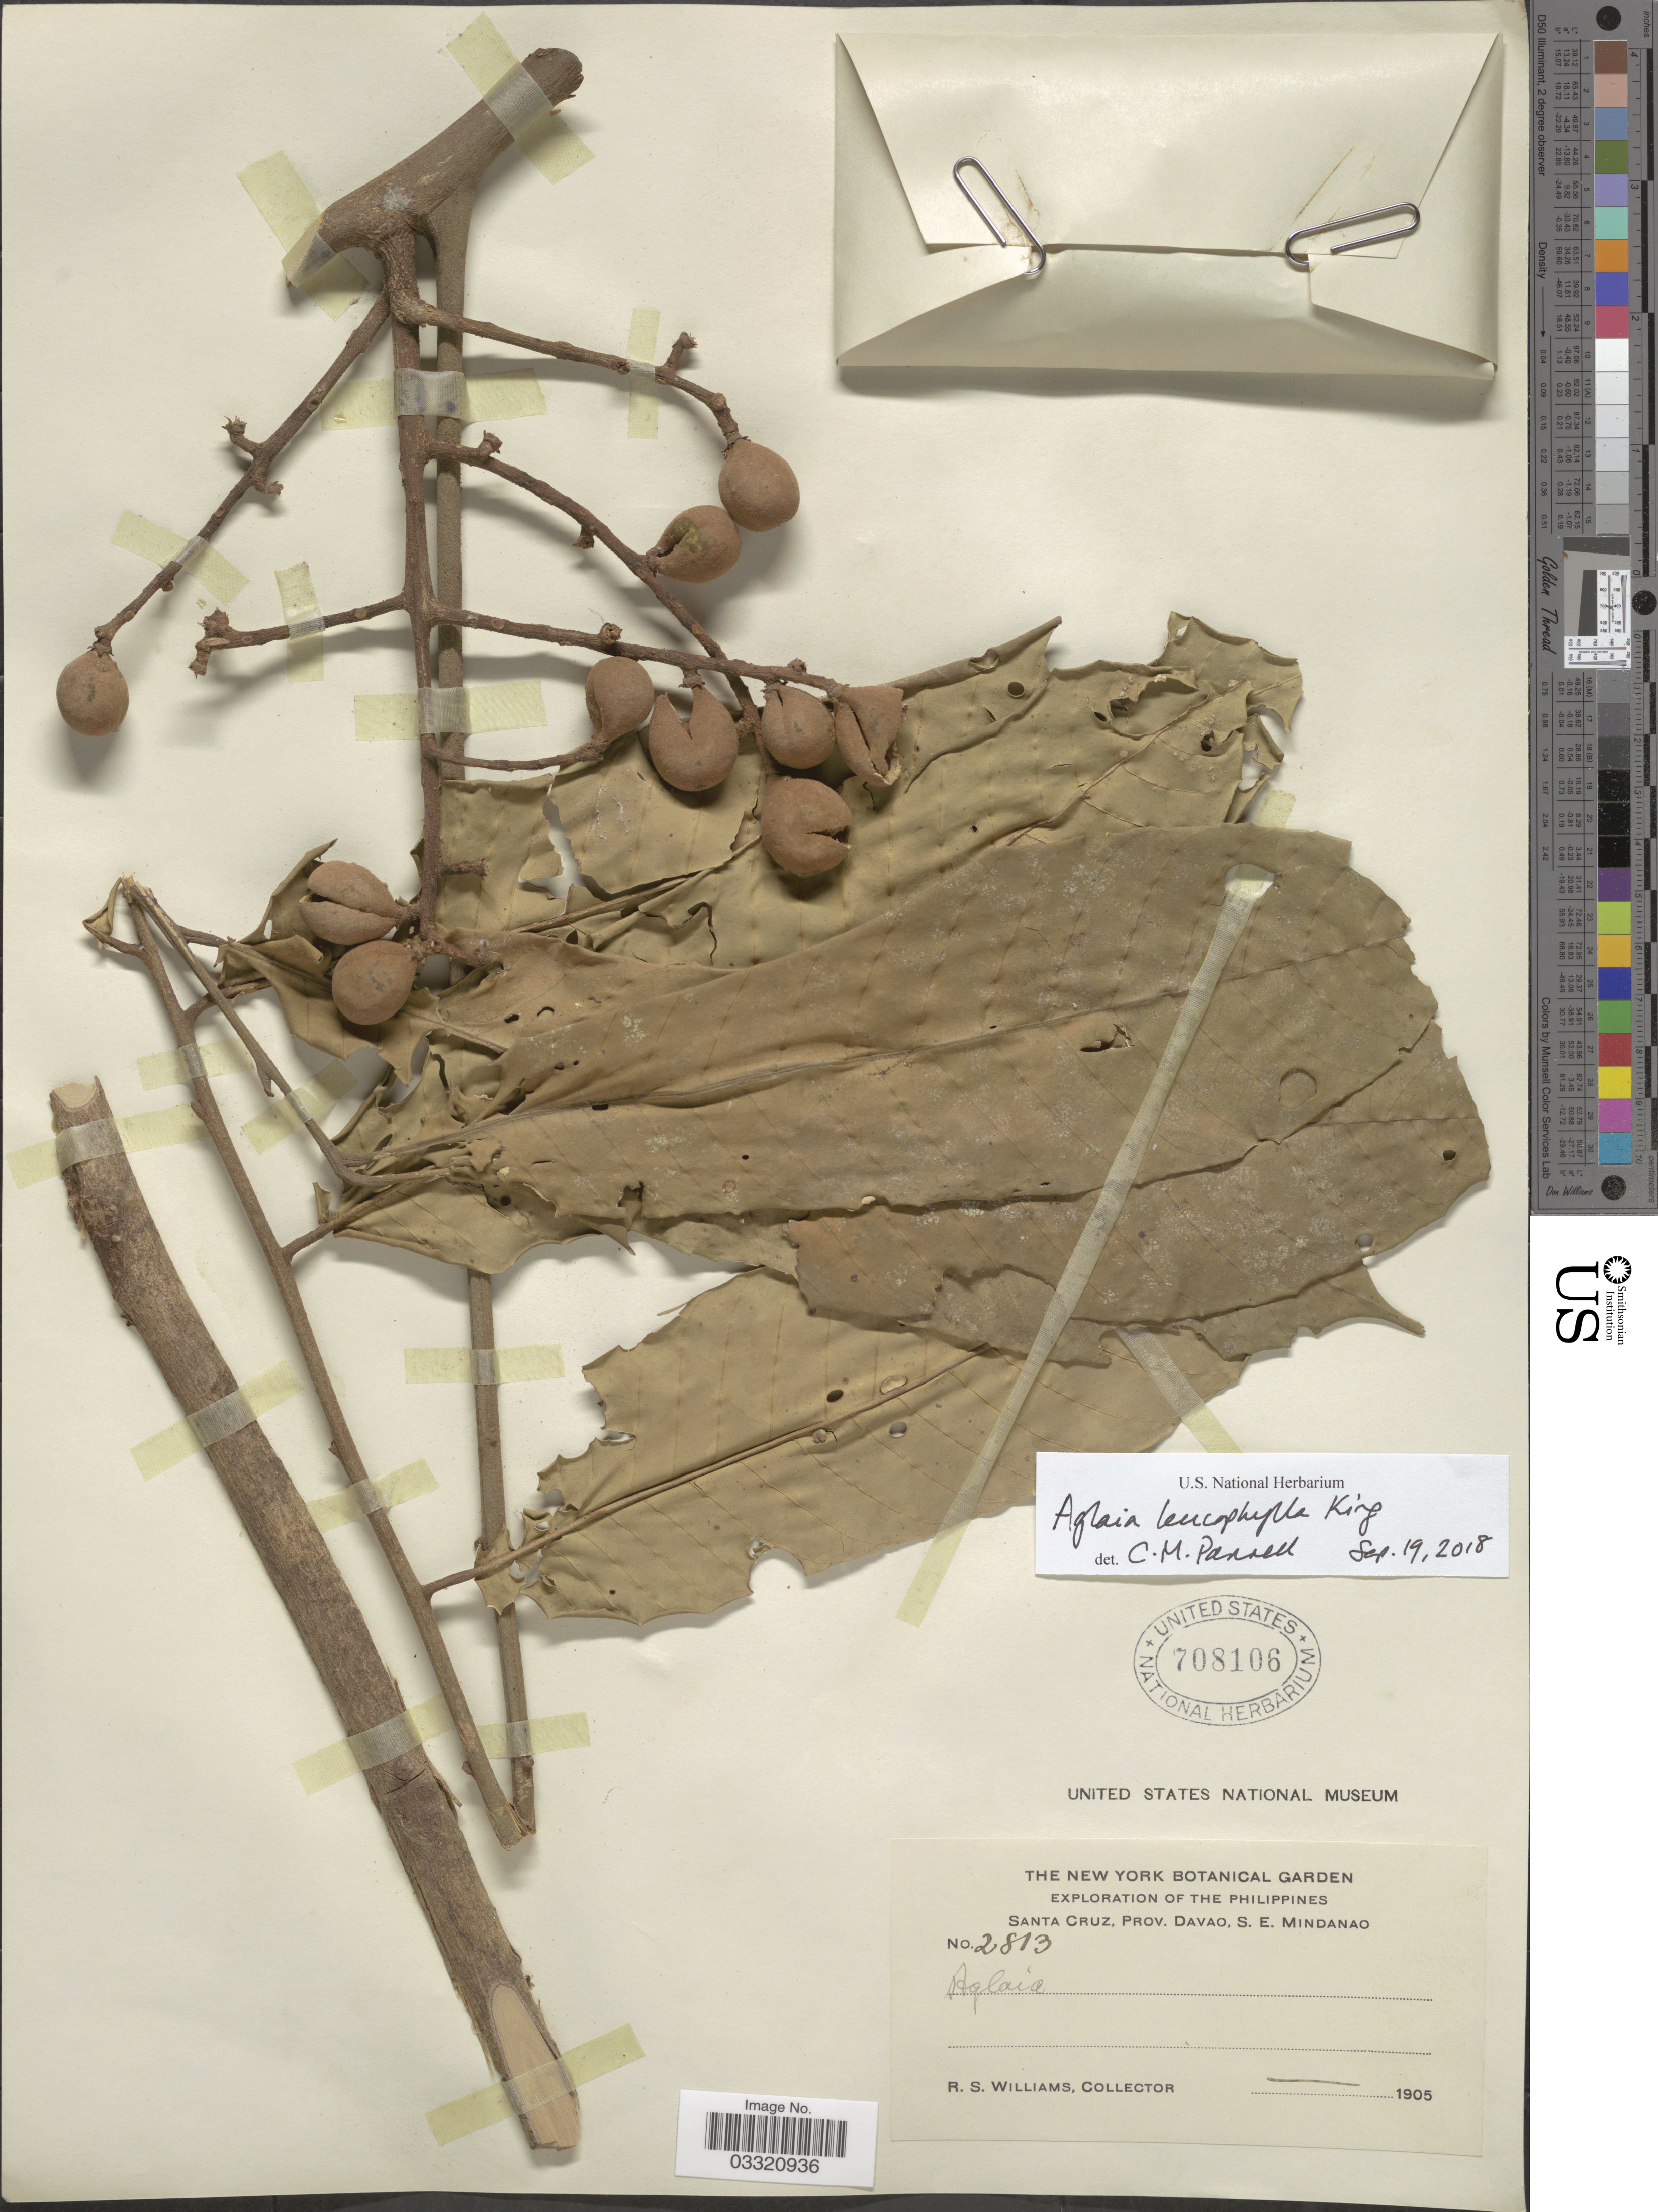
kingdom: Plantae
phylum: Tracheophyta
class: Magnoliopsida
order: Sapindales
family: Meliaceae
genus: Aglaia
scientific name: Aglaia leucophylla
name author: King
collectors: R. S. Williams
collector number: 2813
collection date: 1905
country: Philippines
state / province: Davao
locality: Santa Cruz, Prov. Davao, S. E. Mindanao.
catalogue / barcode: US 708106